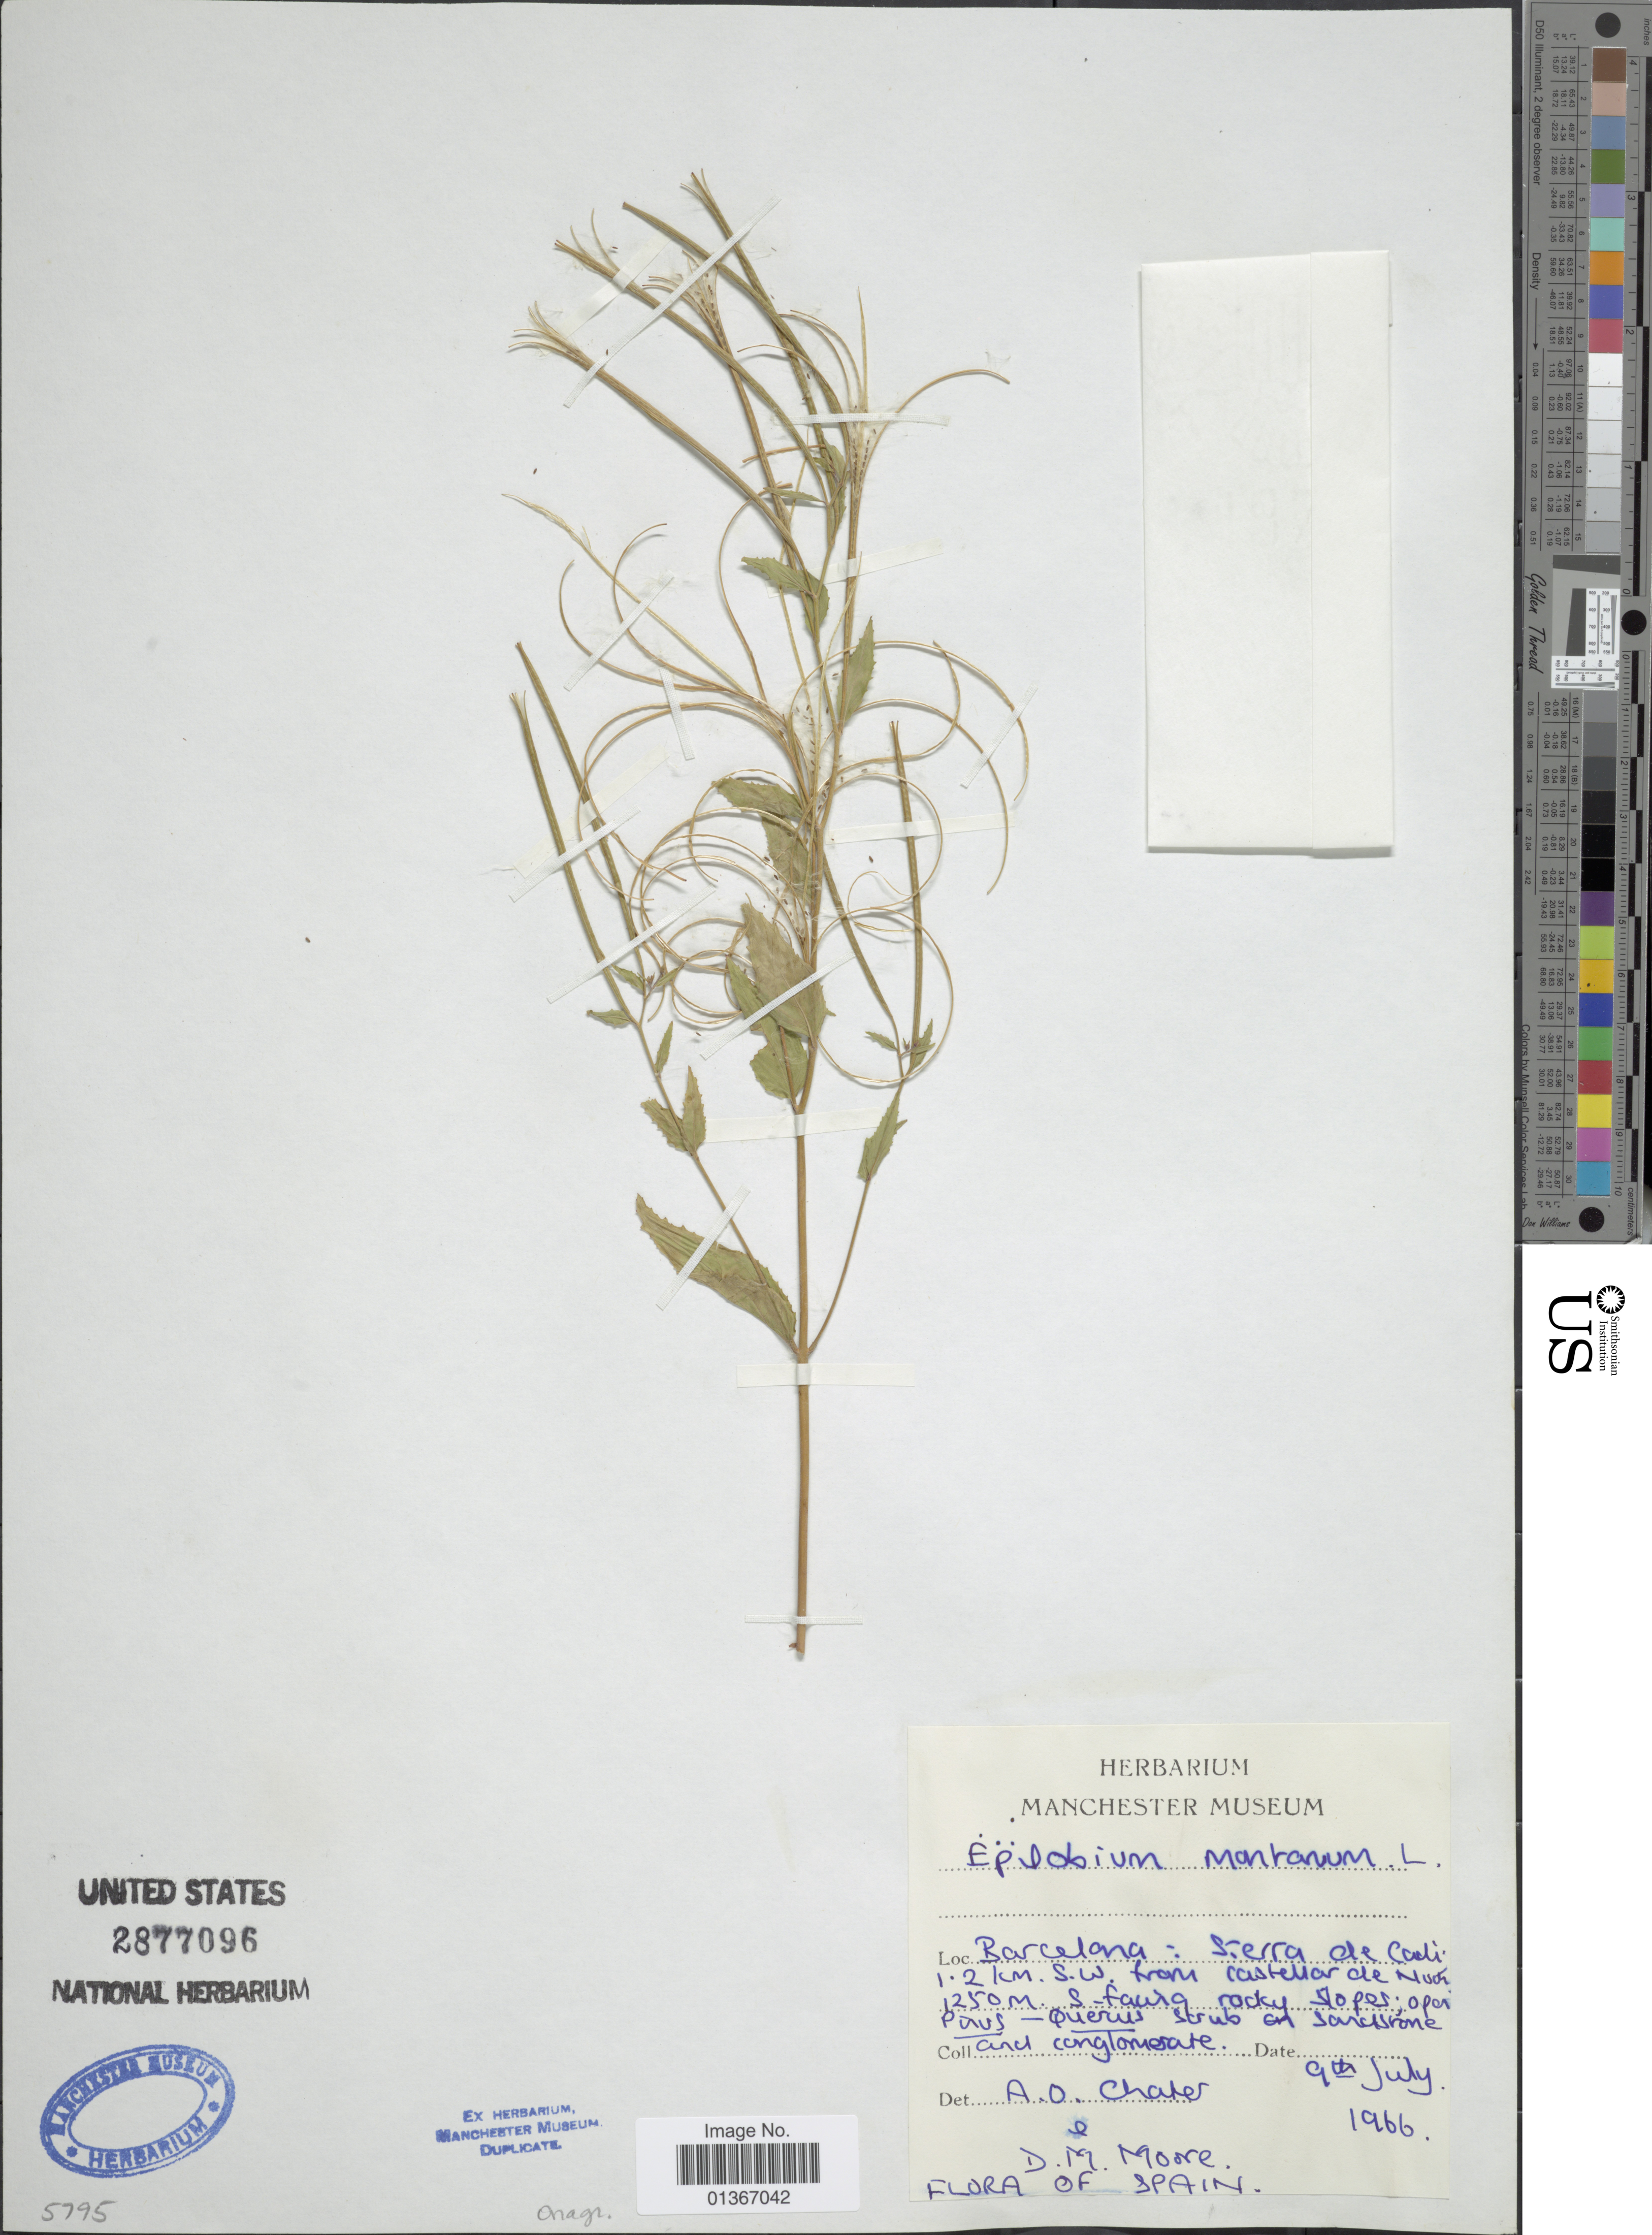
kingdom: Plantae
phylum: Tracheophyta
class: Magnoliopsida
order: Myrtales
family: Onagraceae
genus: Epilobium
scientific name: Epilobium montanum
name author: L.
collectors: A. O. Chater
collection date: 1966-07-09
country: Spain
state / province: Catalunya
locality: Barcelona: Sierra de Cadi, 1.2 km. S.W. from Castellar de n'Hug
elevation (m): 1250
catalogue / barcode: US 2877096